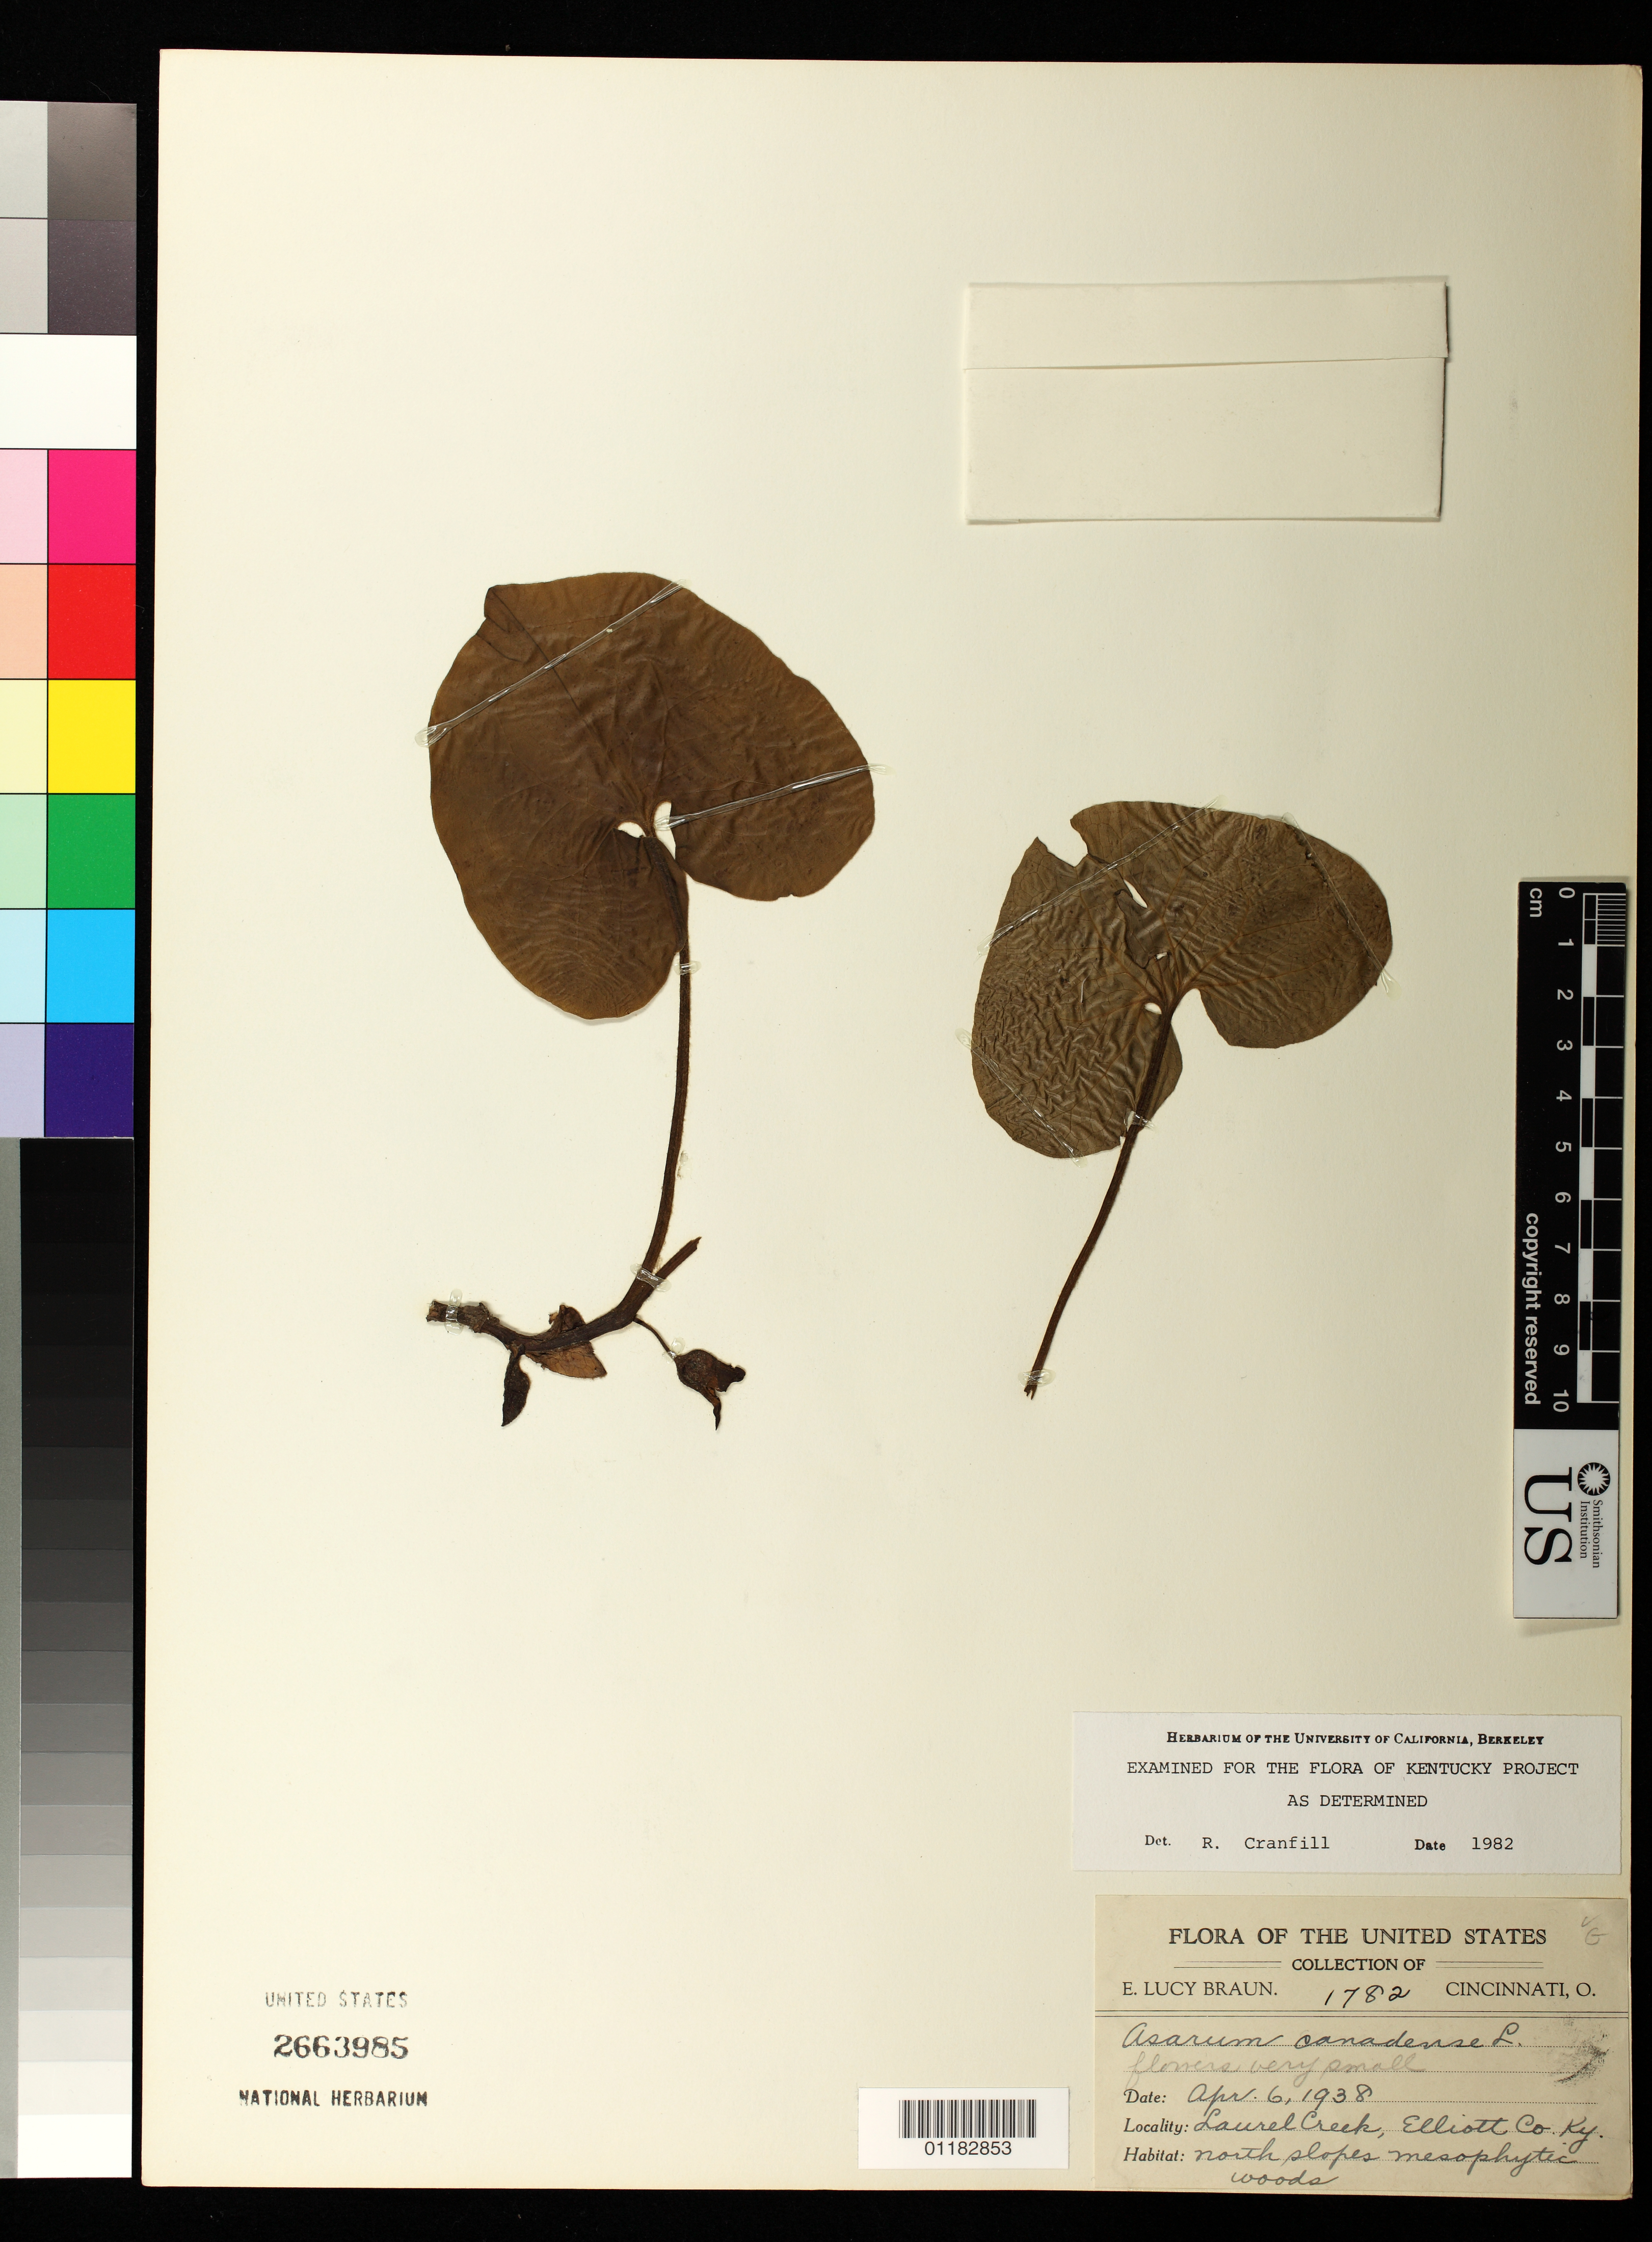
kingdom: Plantae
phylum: Tracheophyta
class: Magnoliopsida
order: Piperales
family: Aristolochiaceae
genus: Asarum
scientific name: Asarum canadense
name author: L.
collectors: E. L. Braun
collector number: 1782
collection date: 1938-04-06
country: United States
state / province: Kentucky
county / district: Elliott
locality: Laurel Creek, Elliott County.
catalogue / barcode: US 2663985